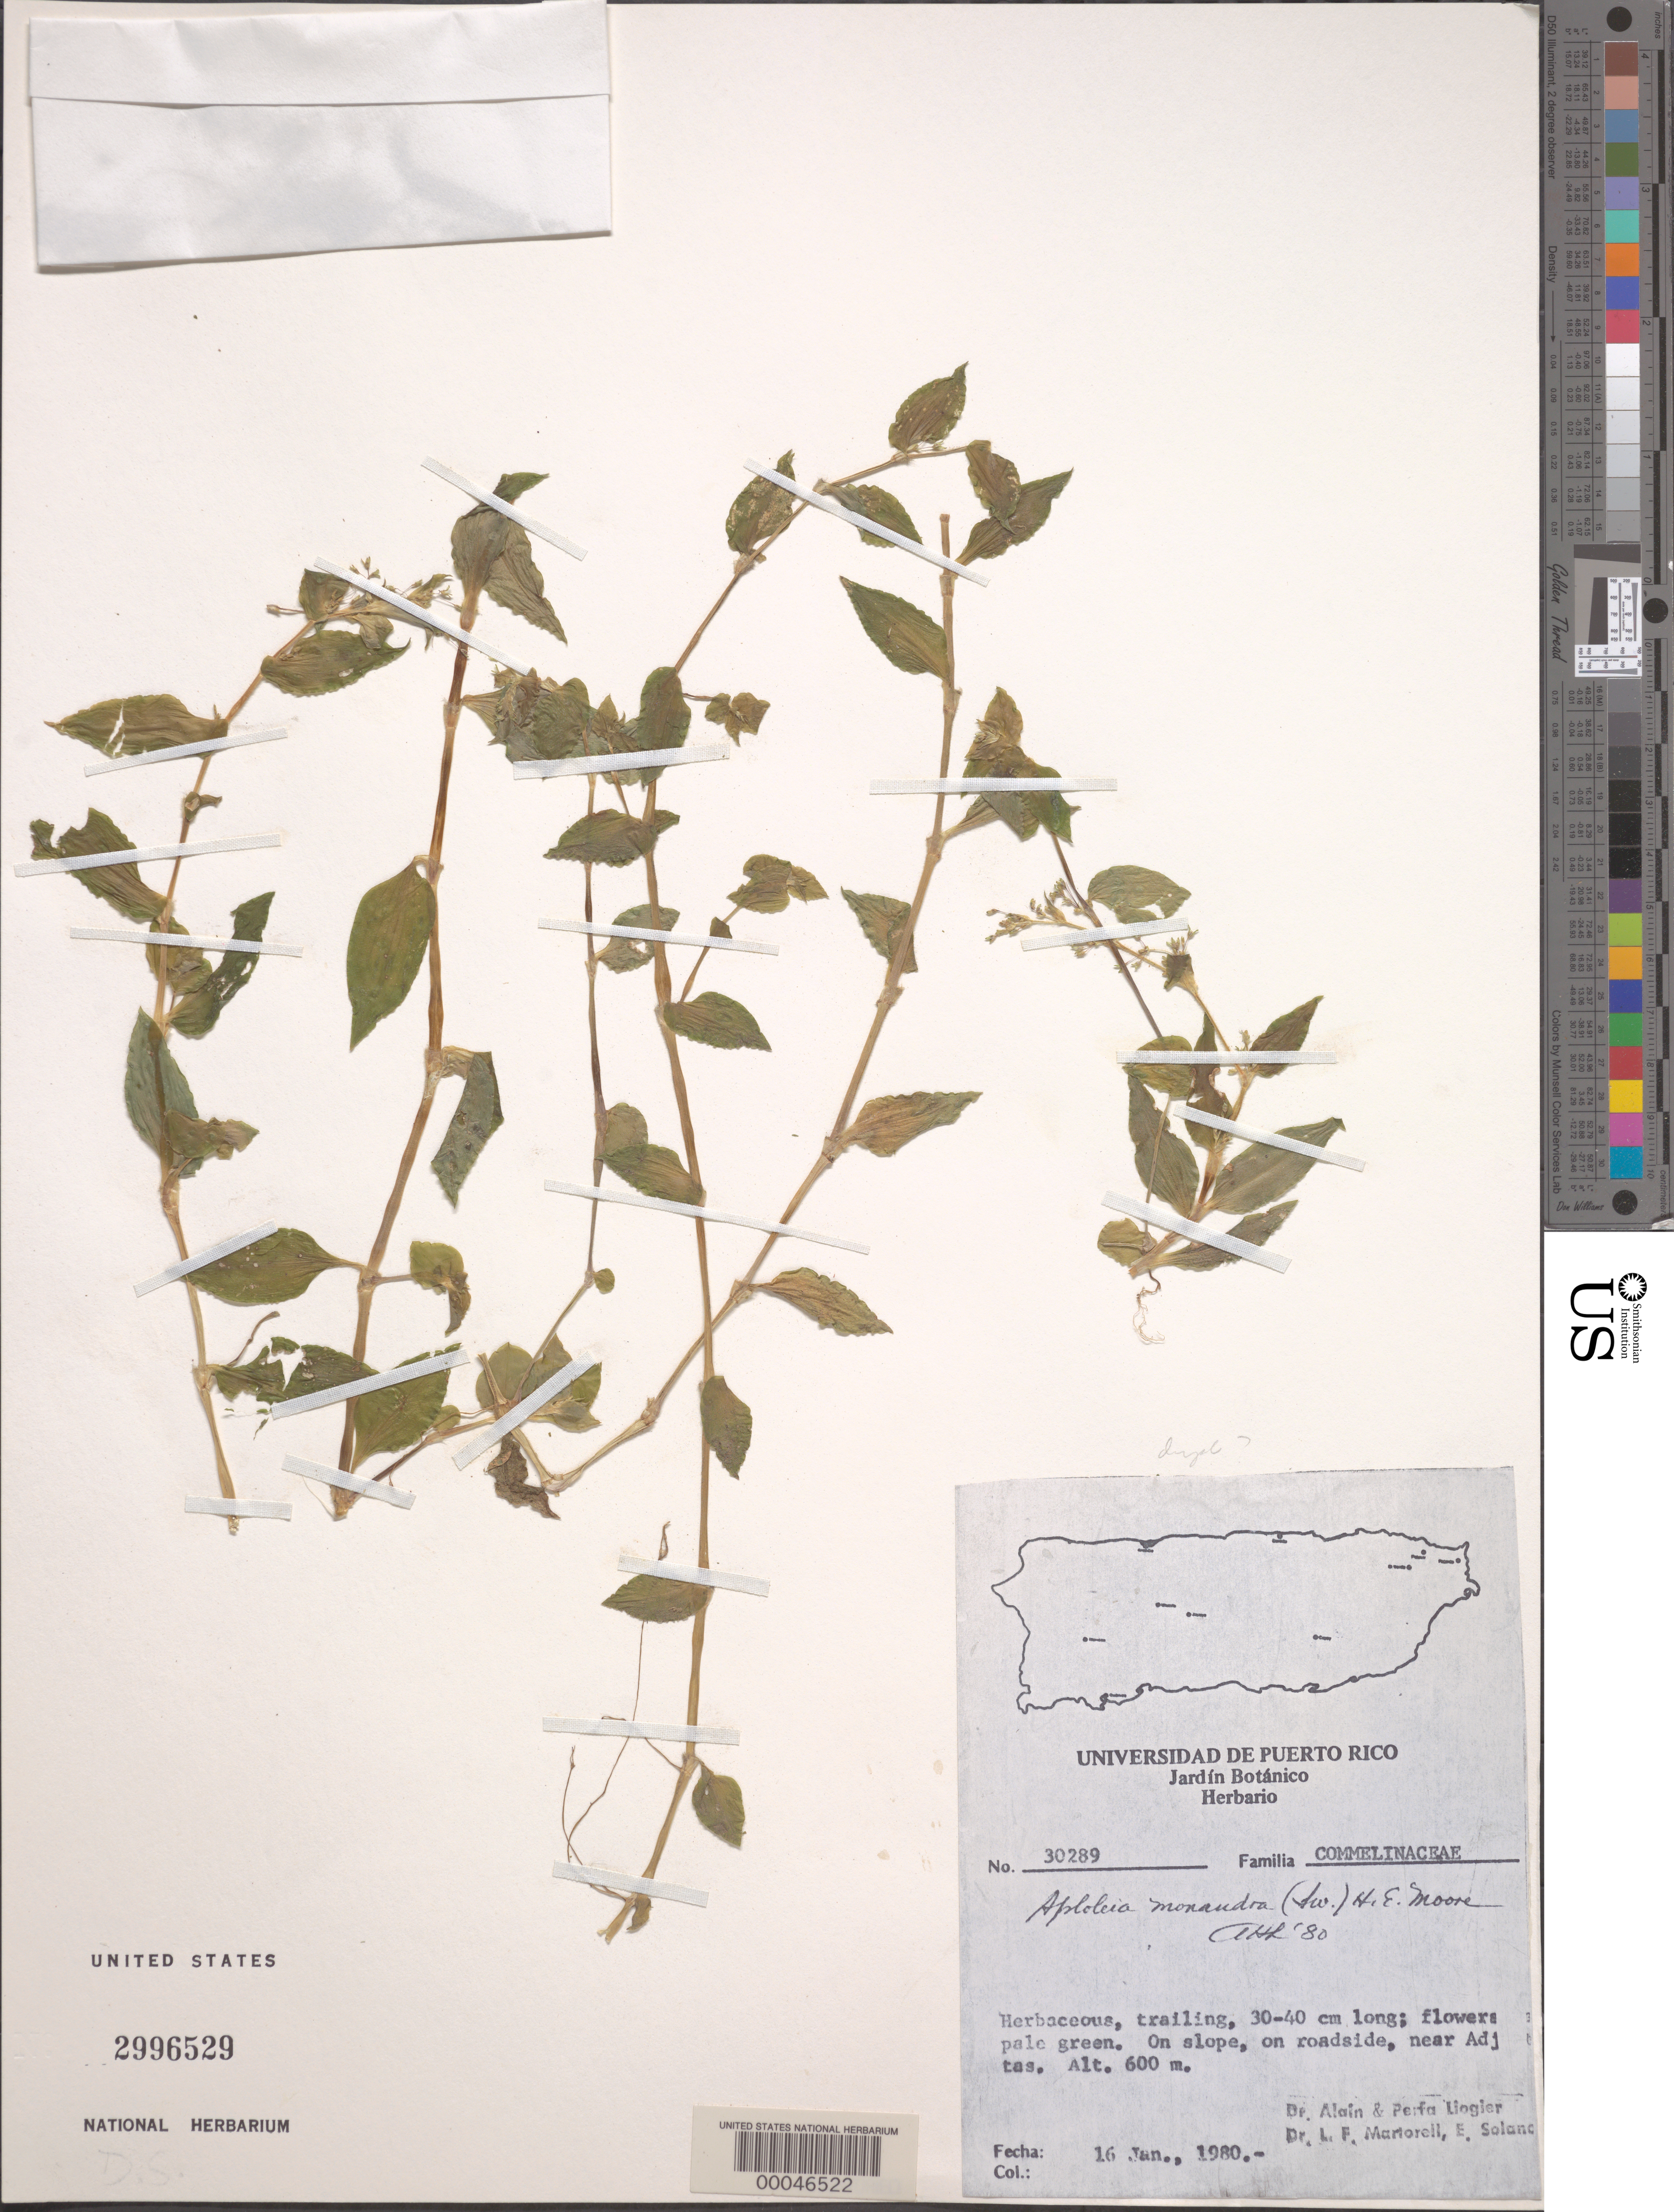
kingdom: Plantae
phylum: Tracheophyta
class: Liliopsida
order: Commelinales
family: Commelinaceae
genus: Callisia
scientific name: Callisia monandra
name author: (Sw.) Schult. & Schult. f.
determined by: Strong, Mark T., (BOT), Smithsonian Institution - National Museum of Natural History (UNITED STATES)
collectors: A. H. Liogier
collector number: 30289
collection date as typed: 16 Jan 1980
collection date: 1980-01-16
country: Puerto Rico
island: Greater Antilles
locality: Near adjuntas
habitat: Roadside slope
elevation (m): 600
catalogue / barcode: US 2996529